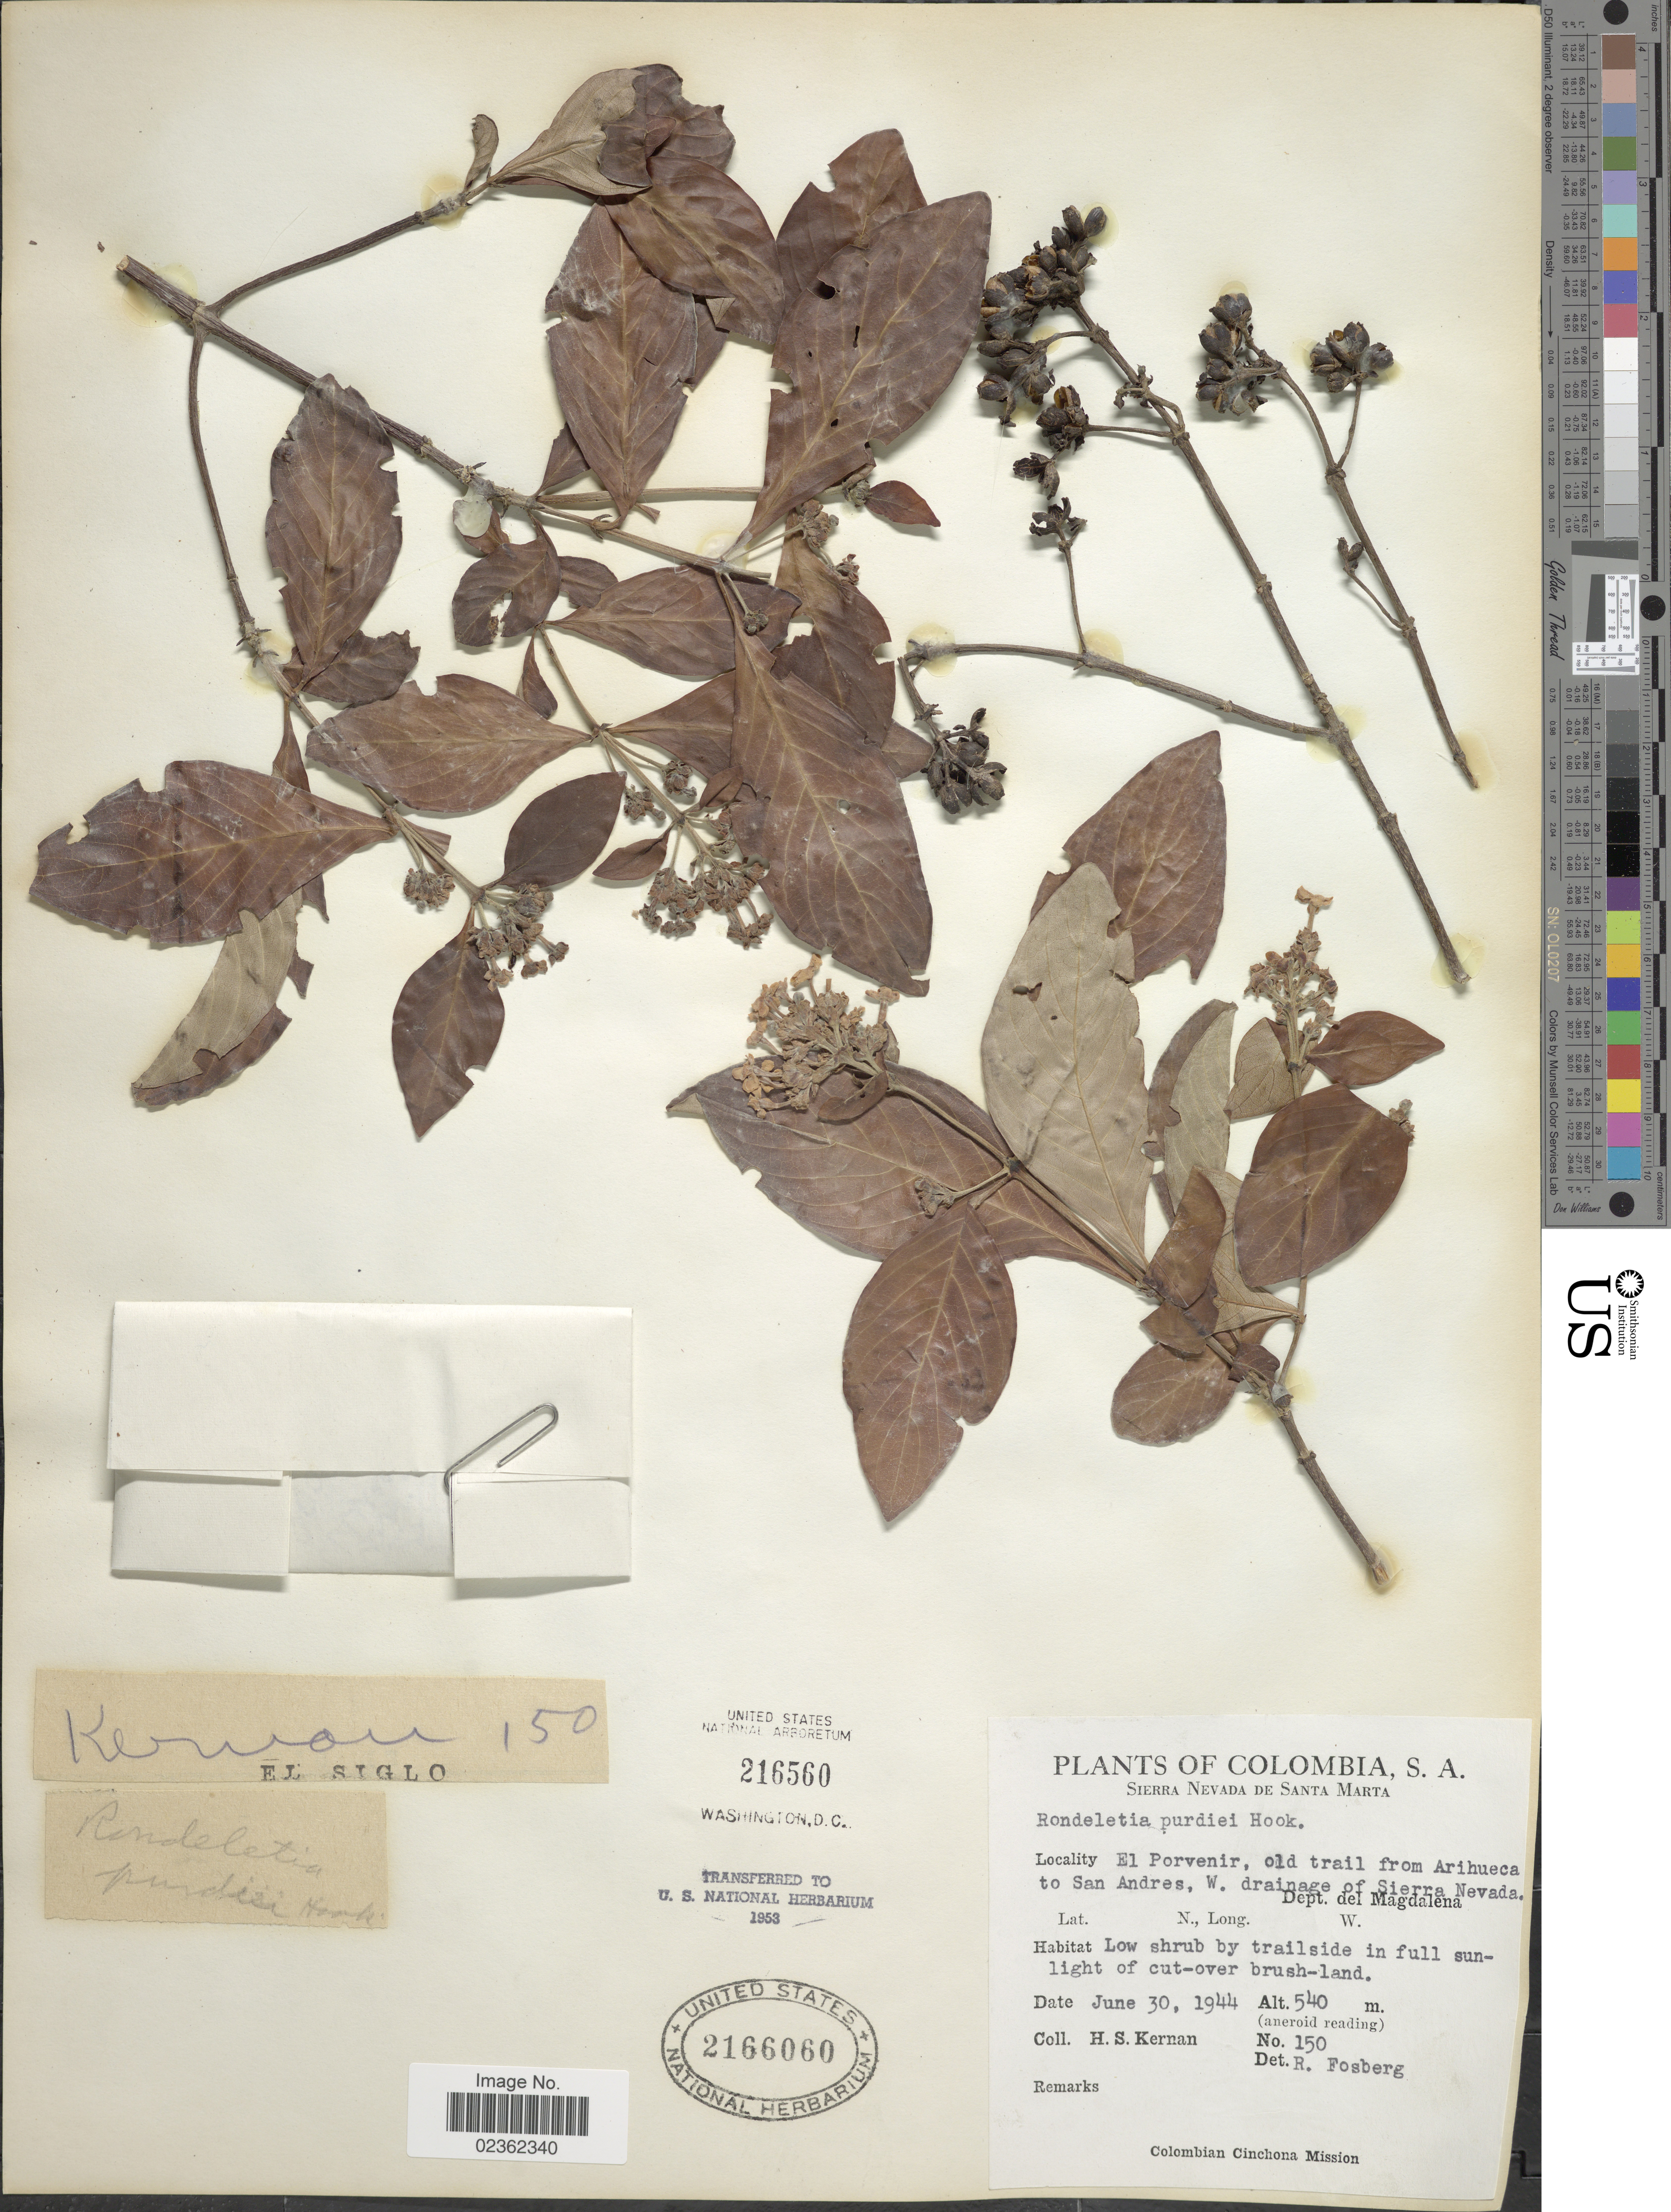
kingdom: Plantae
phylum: Tracheophyta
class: Magnoliopsida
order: Gentianales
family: Rubiaceae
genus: Rondeletia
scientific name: Rondeletia purdiei var. purdiei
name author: Hook. f.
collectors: H. Kernan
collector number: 150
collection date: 1944-06-30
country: Colombia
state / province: Magdalena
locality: S.A., Sierra Nevada de Santa Marta, El Porvenir, old trail from Arihueca to San Andres, W. drainage of Sierra Nevada, low scrub by trailside.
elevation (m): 540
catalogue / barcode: US 2166060